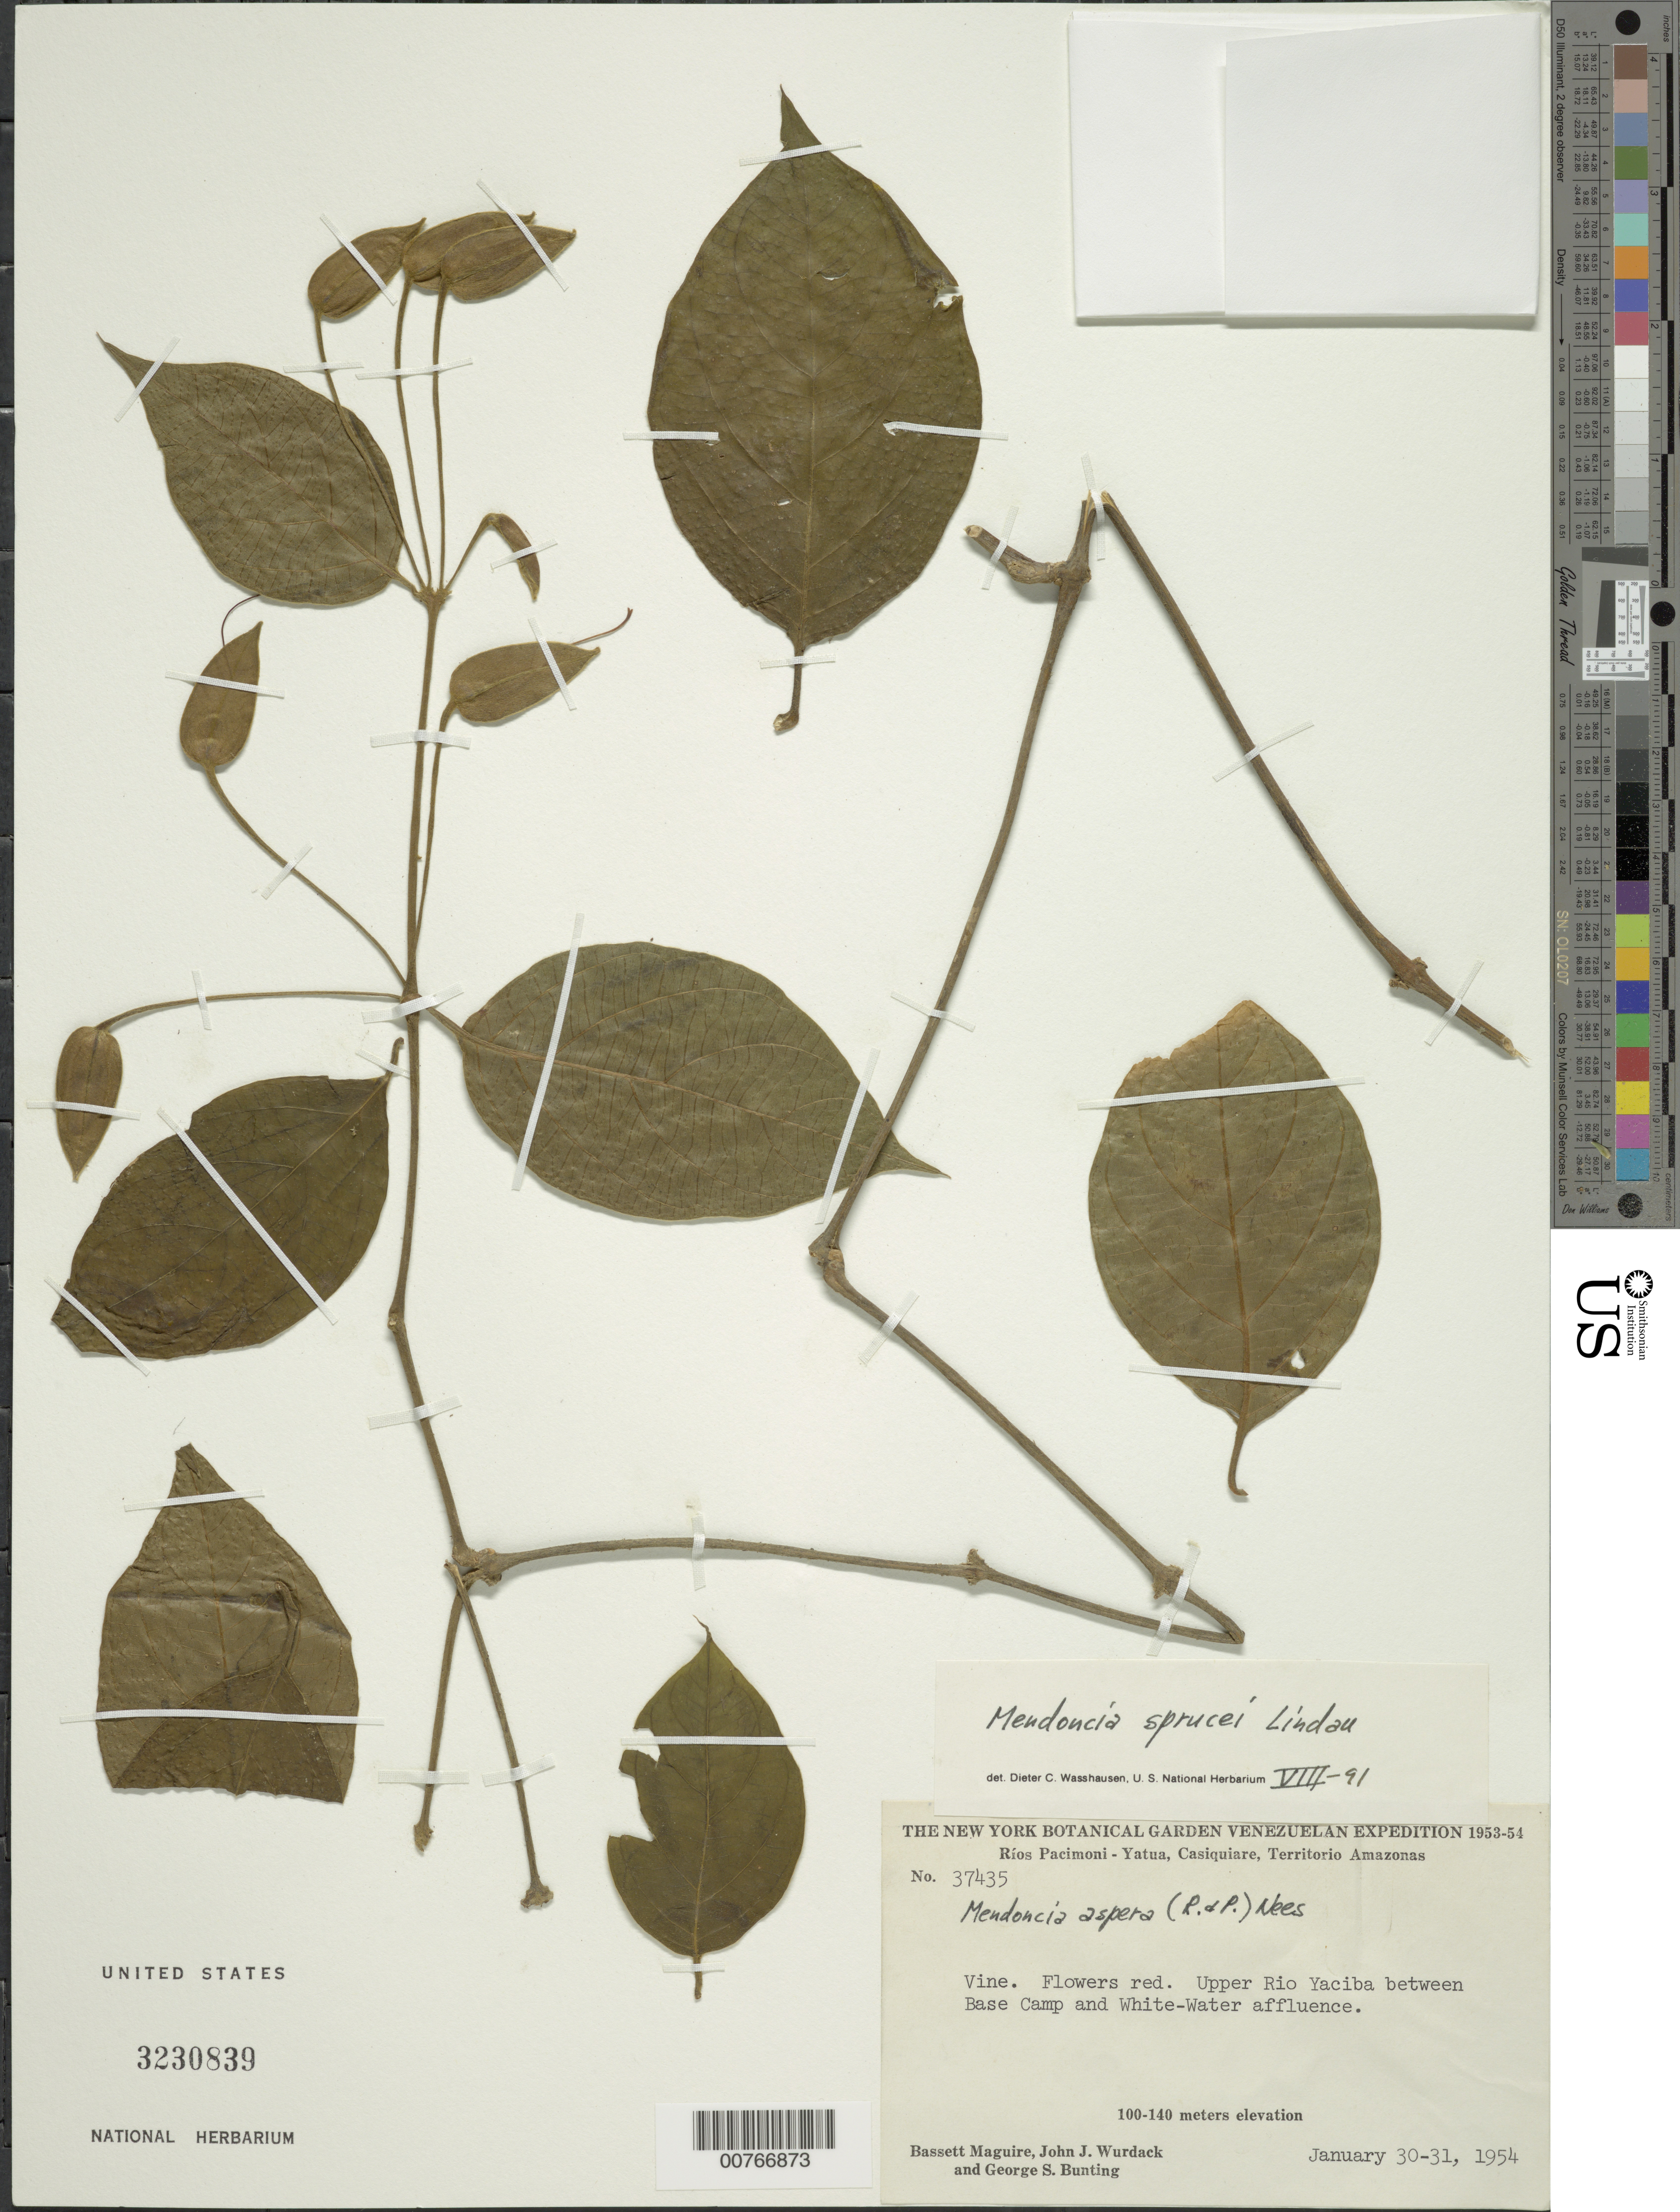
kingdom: Plantae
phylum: Tracheophyta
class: Magnoliopsida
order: Lamiales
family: Acanthaceae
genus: Mendoncia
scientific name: Mendoncia sprucei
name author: Lindau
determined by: Wasshausen, Dieter C., (BOT), Smithsonian Institution - National Museum of Natural History (UNITED STATES)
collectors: B. Maguire, J. J. Wurdack & G. S. Bunting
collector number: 37435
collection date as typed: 30-Jan-54 to 31-Jan-54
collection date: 1954-01-30/1954-01-31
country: Venezuela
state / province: Amazonas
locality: Ríos Pacimoni - Yatua, Casiquiare, Río Yaciba between Base Camp and white-water affluence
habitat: Upper river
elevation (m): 100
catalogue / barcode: US 3230839